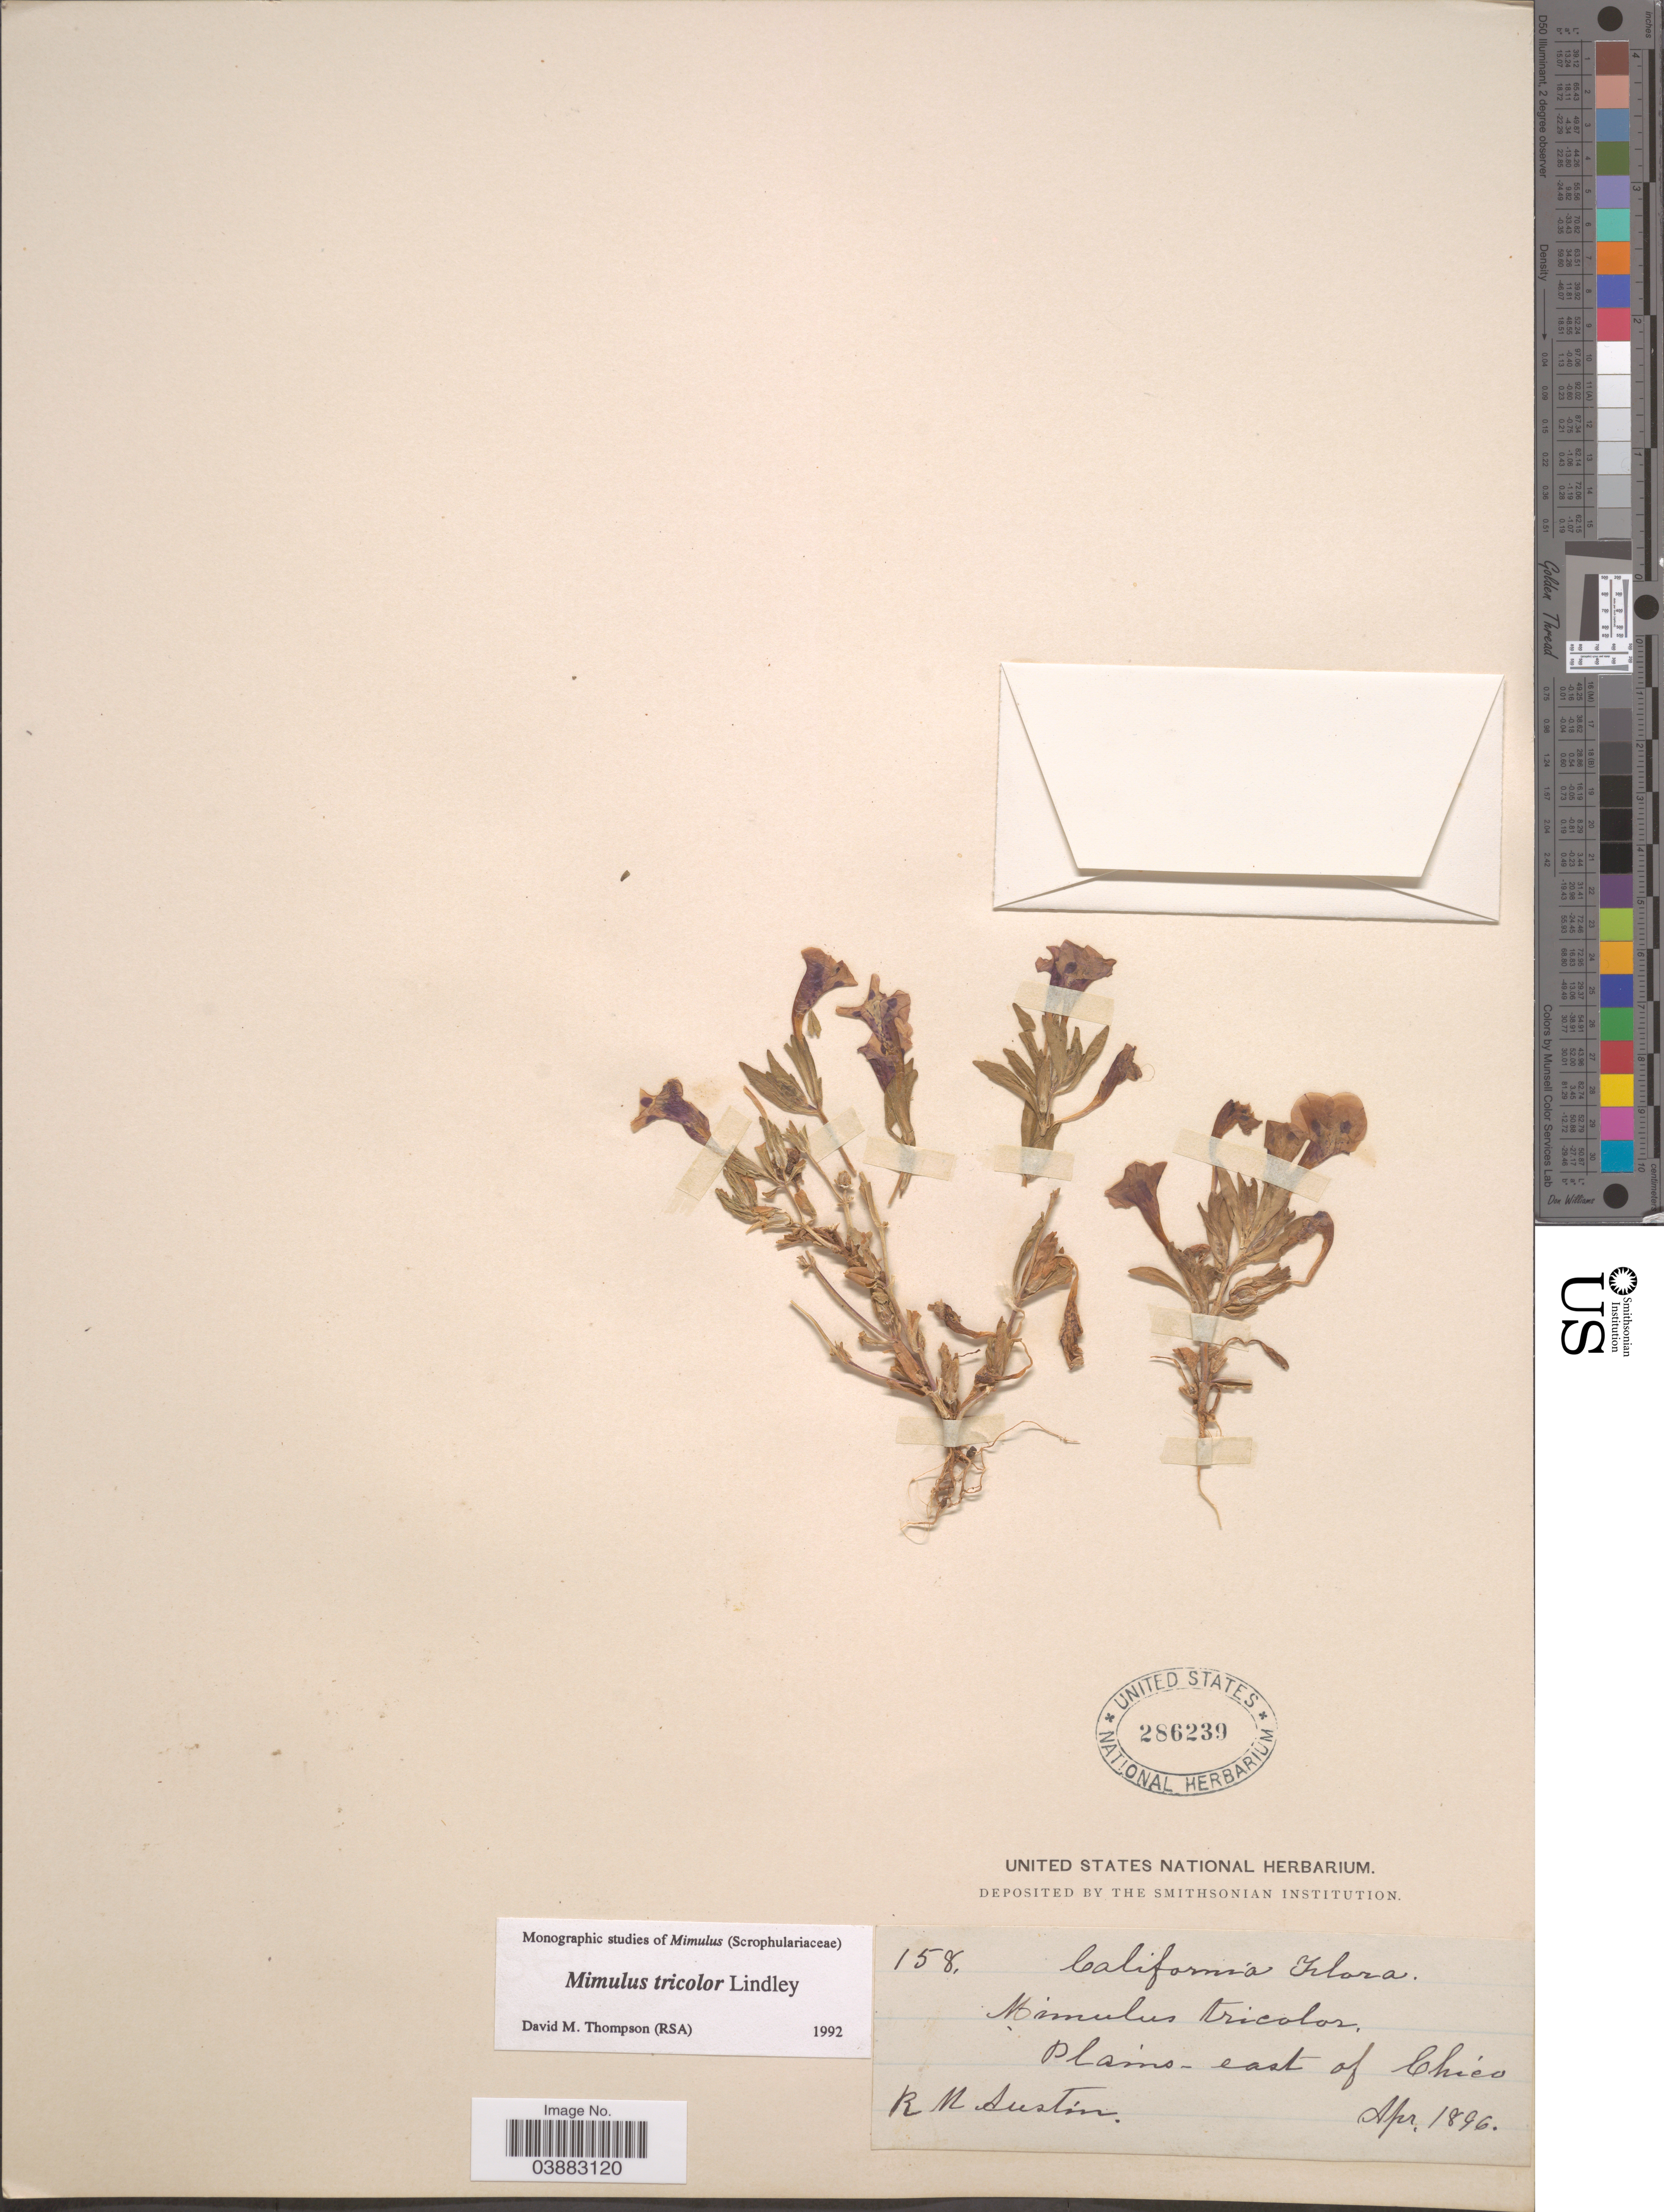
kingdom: Plantae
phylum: Tracheophyta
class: Magnoliopsida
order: Lamiales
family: Phrymaceae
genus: Mimulus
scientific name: Mimulus tricolor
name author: Hartw. ex Lindl.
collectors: R. Austin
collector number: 158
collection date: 1896-04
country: United States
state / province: California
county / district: Butte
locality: Plains- east of Chico.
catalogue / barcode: US 286239